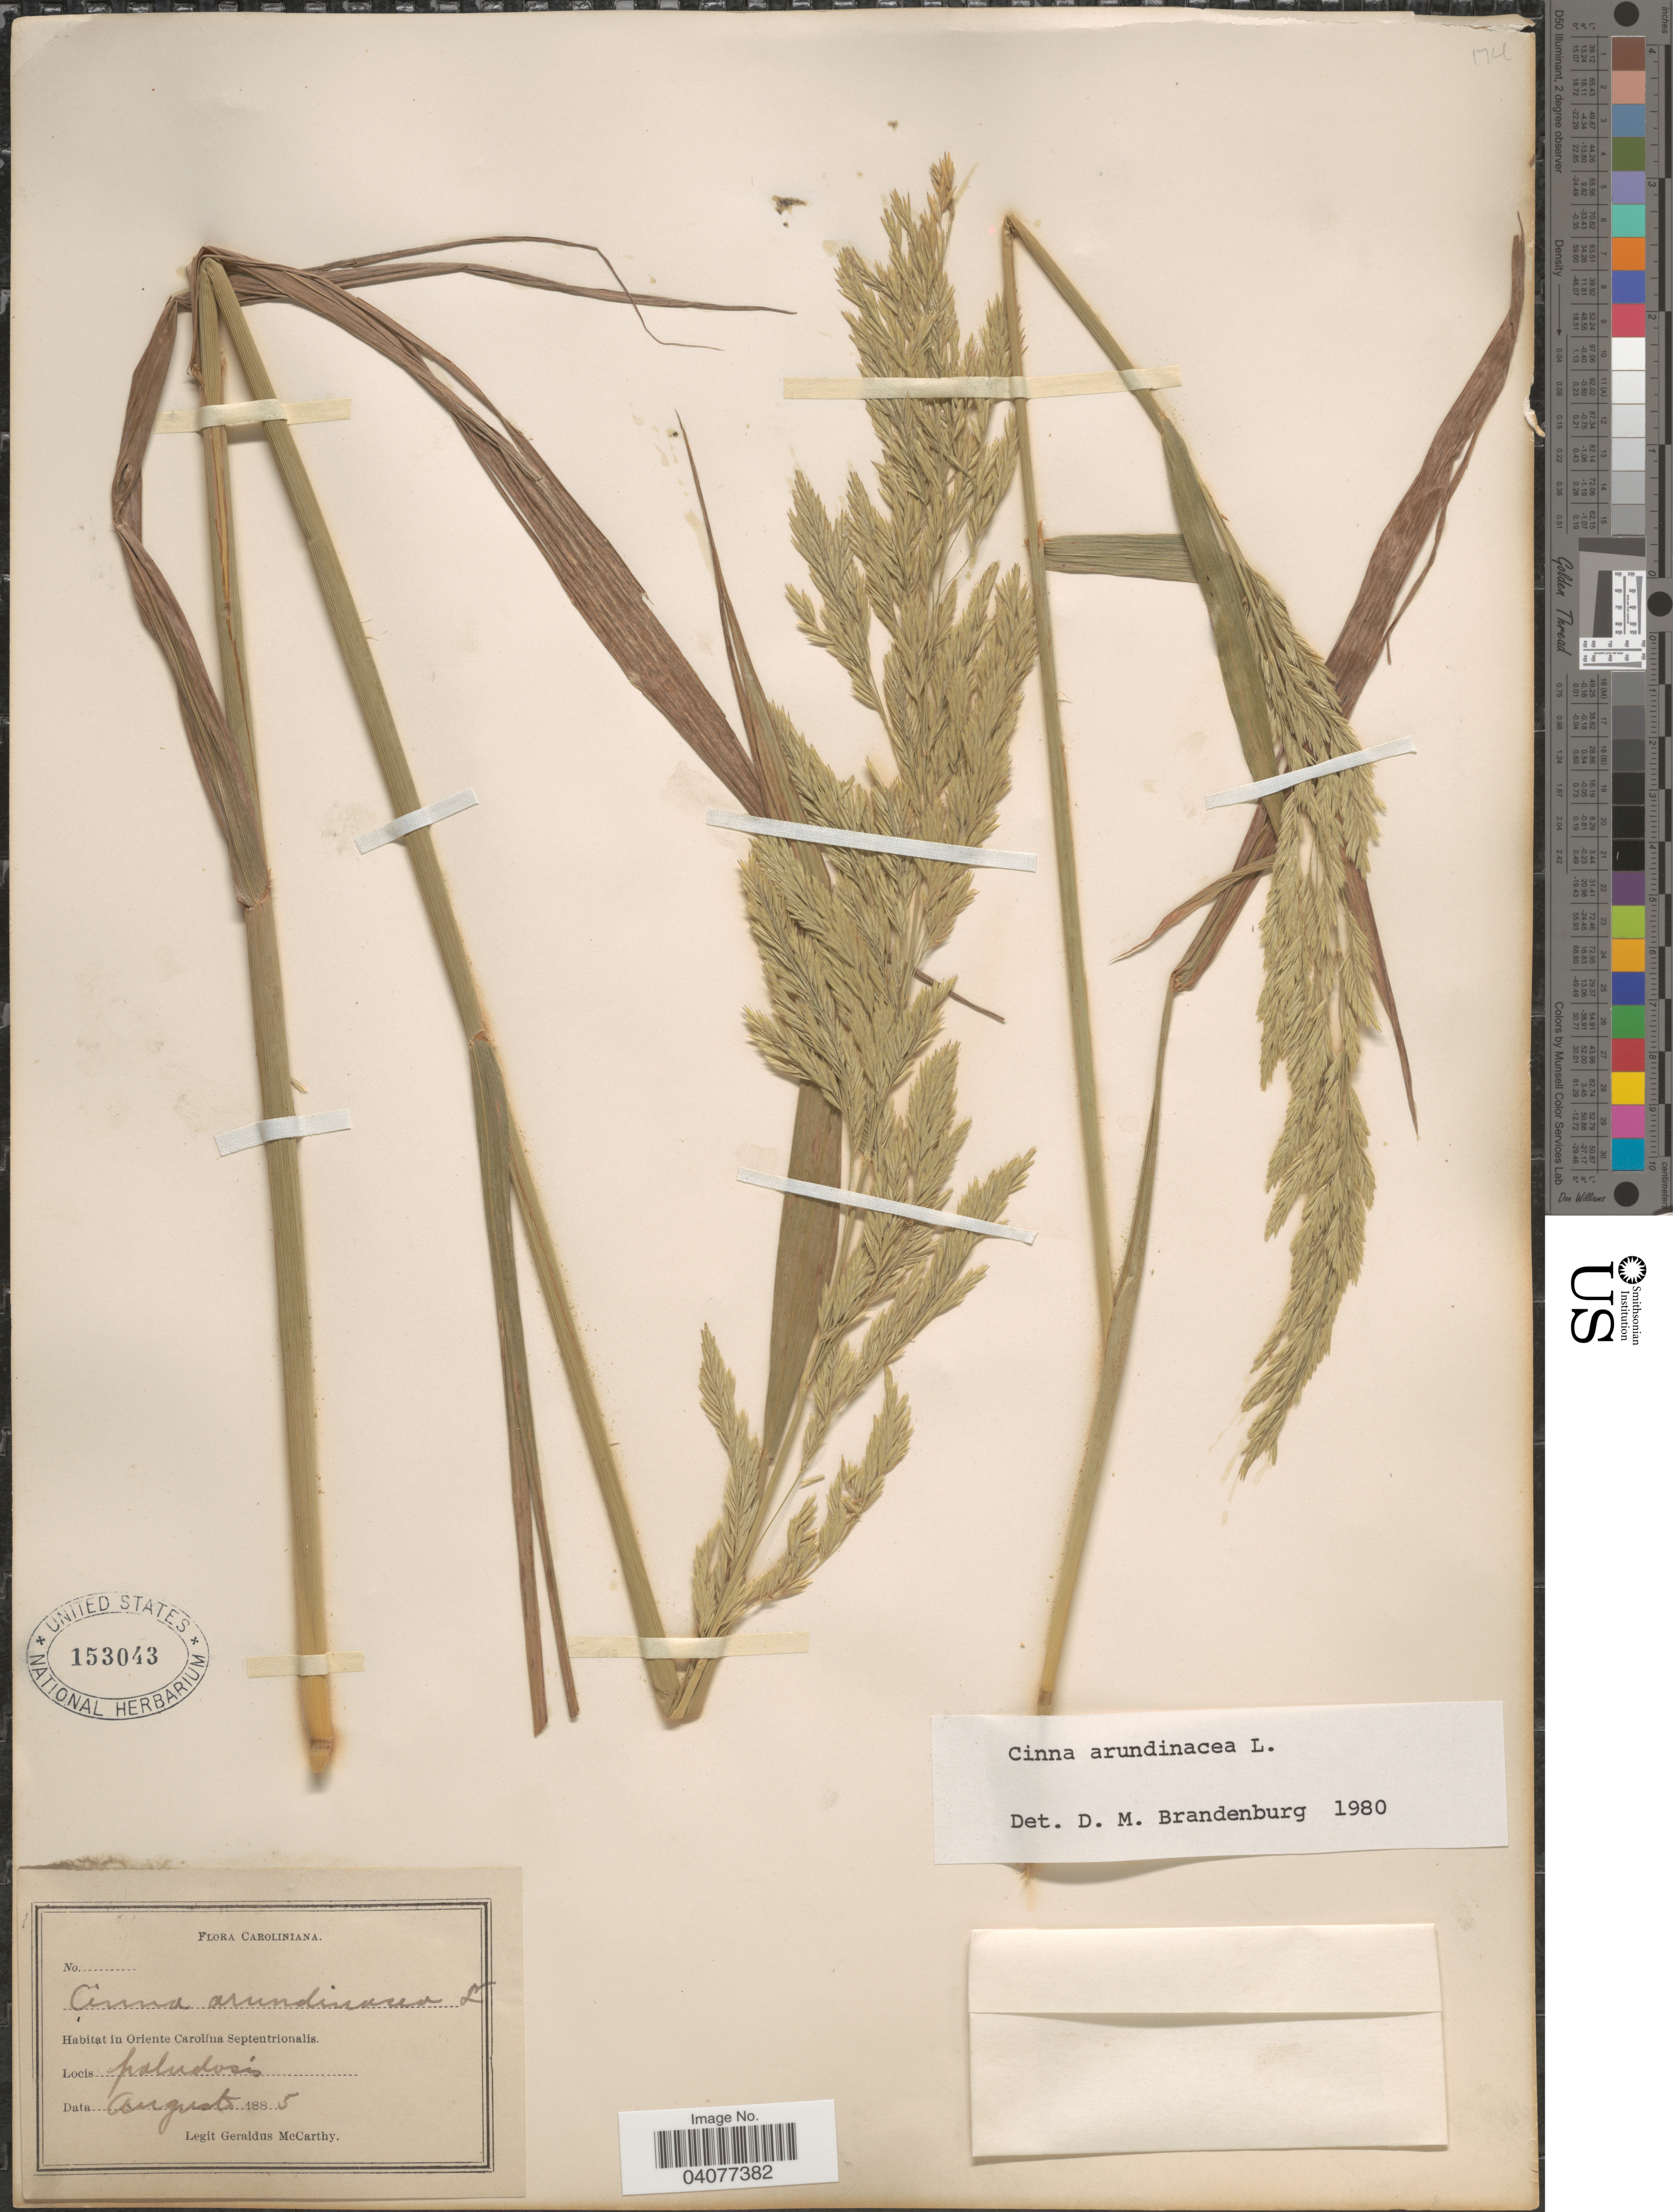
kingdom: Plantae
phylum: Tracheophyta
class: Liliopsida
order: Poales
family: Poaceae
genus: Cinna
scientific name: Cinna arundinacea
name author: L.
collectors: M. McCarthy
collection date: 1885-08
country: United States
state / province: North Carolina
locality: Caroliniana. Oriente Carolina Septentrionalis.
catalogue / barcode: US 153043